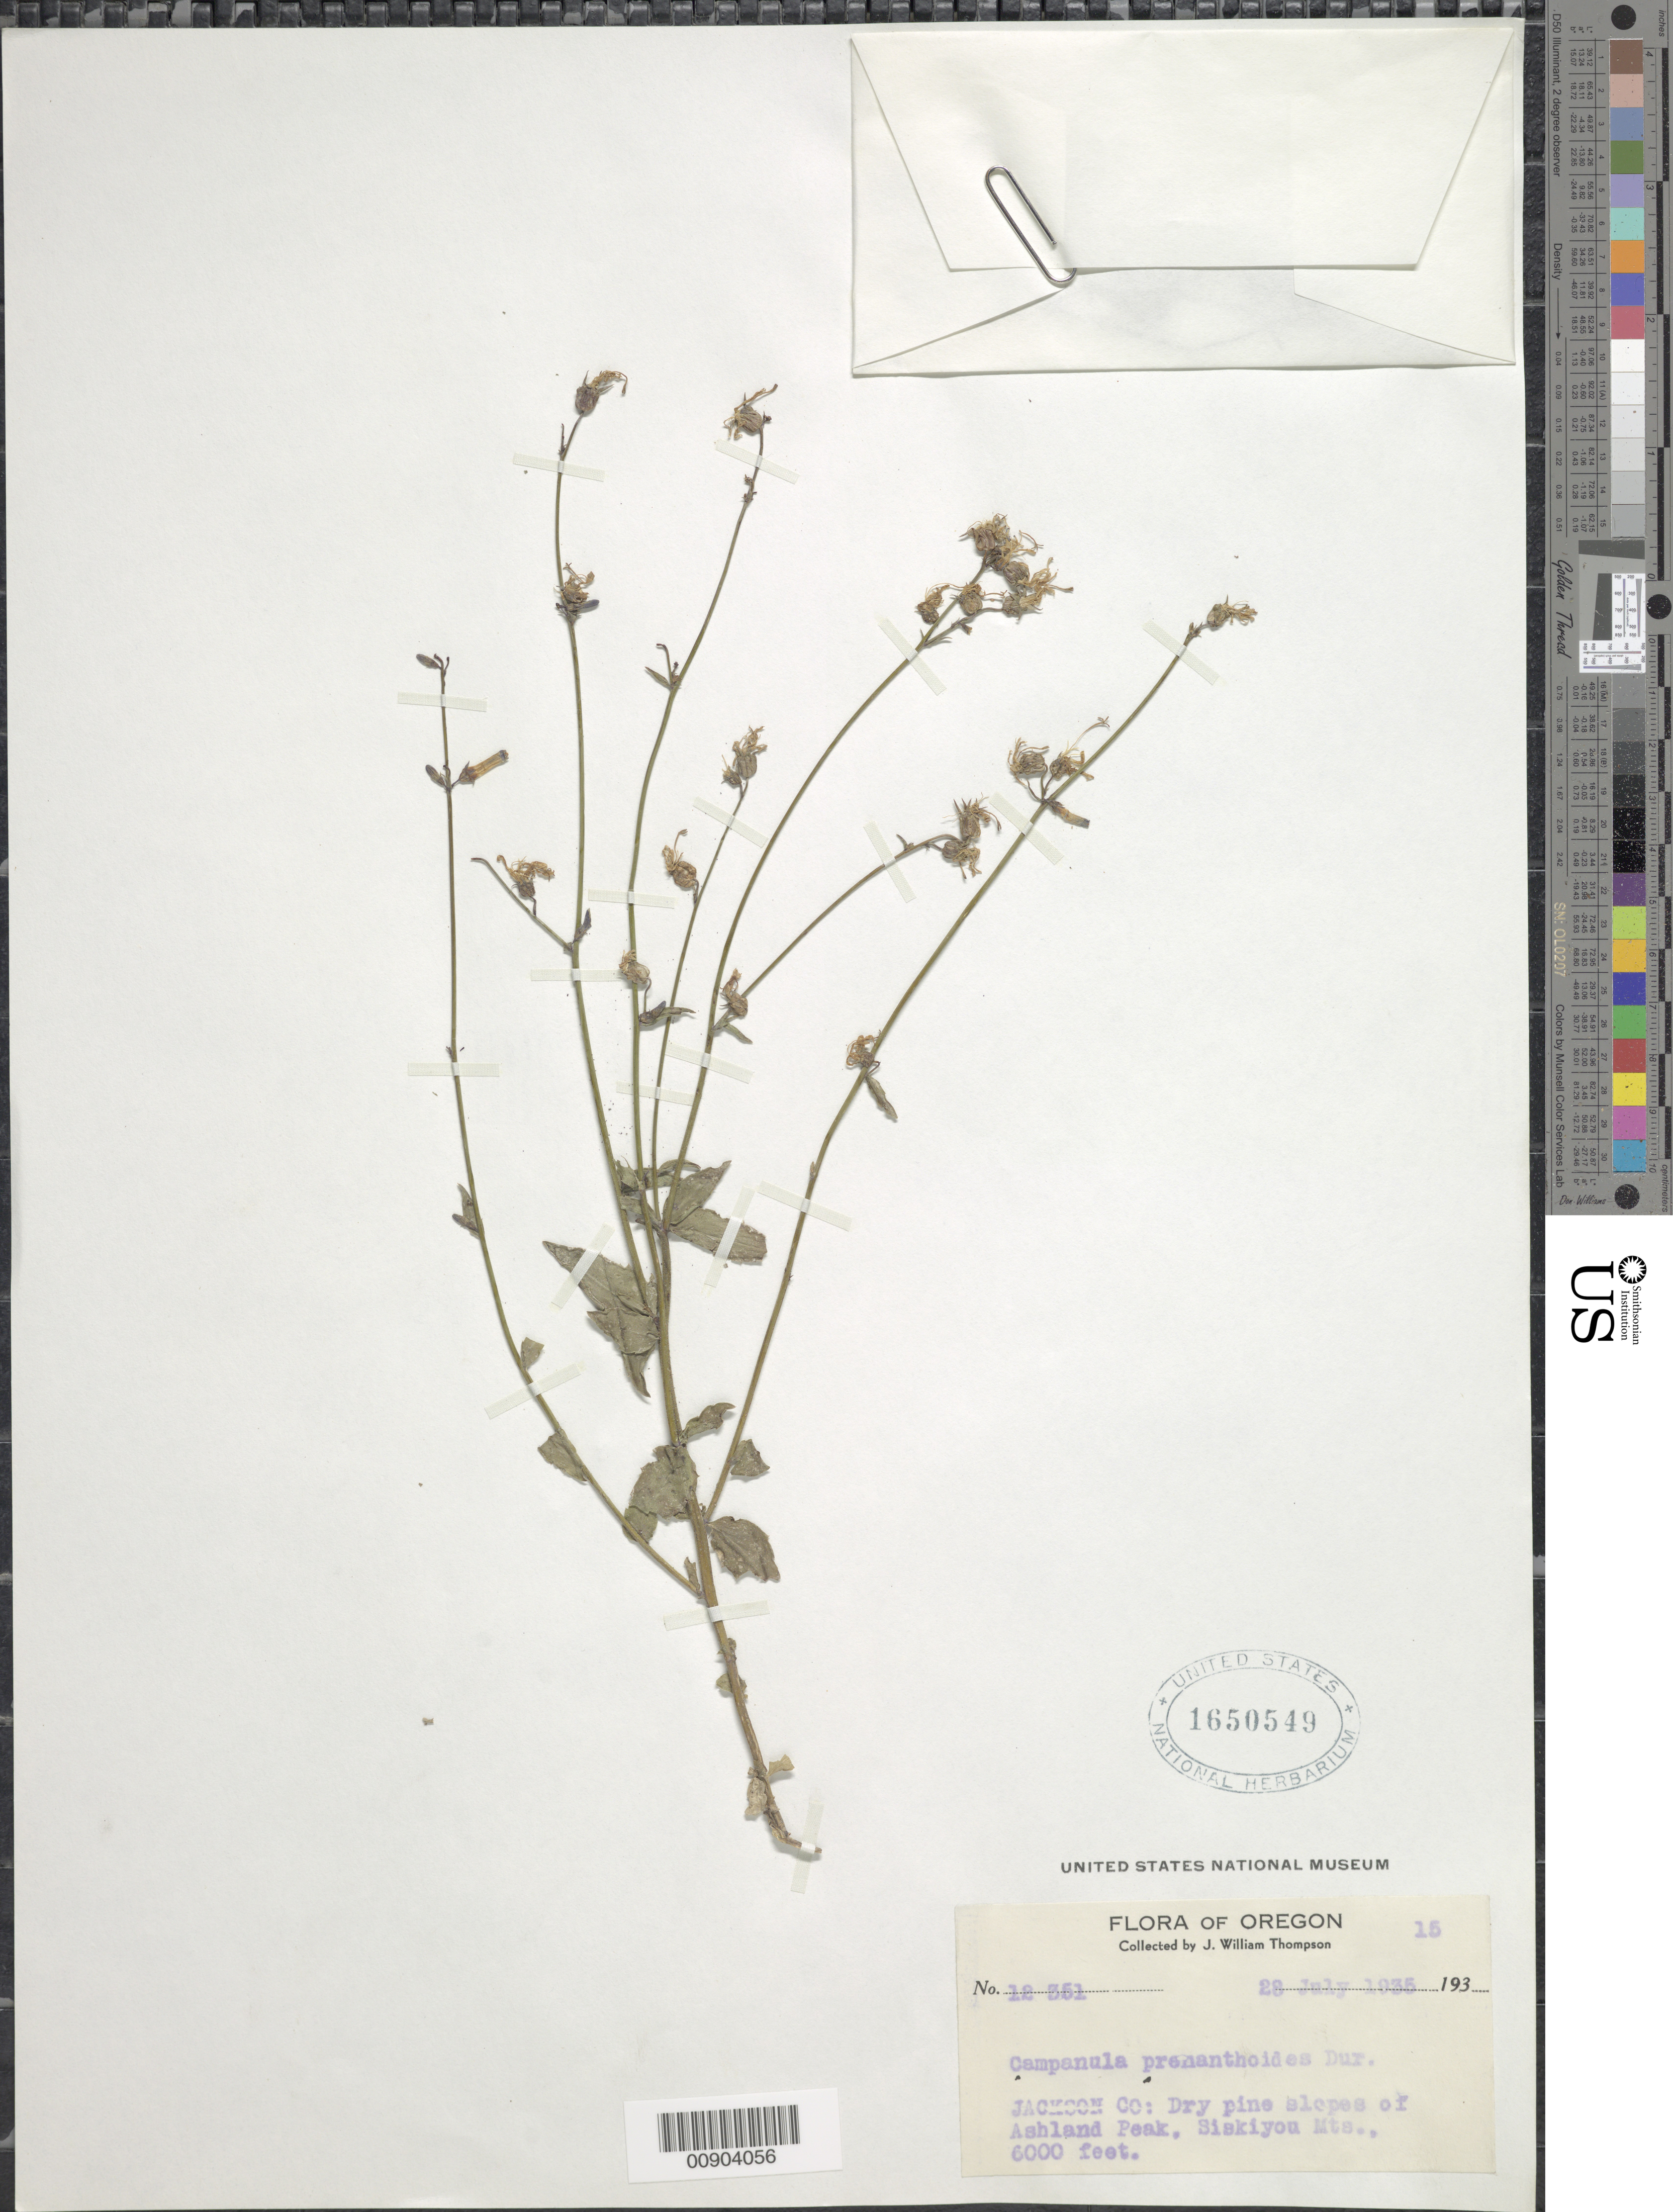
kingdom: Plantae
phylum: Tracheophyta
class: Magnoliopsida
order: Asterales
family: Campanulaceae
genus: Campanula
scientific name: Campanula prenanthoides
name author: Durand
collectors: J. W. Thompson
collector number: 12351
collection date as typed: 28 Jul 1935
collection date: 1935-07-28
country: United States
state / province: Oregon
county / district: Jackson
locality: Ashland Peak, Siskiyou Mts.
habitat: dry pine slopes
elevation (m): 1829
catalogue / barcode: US 1650549